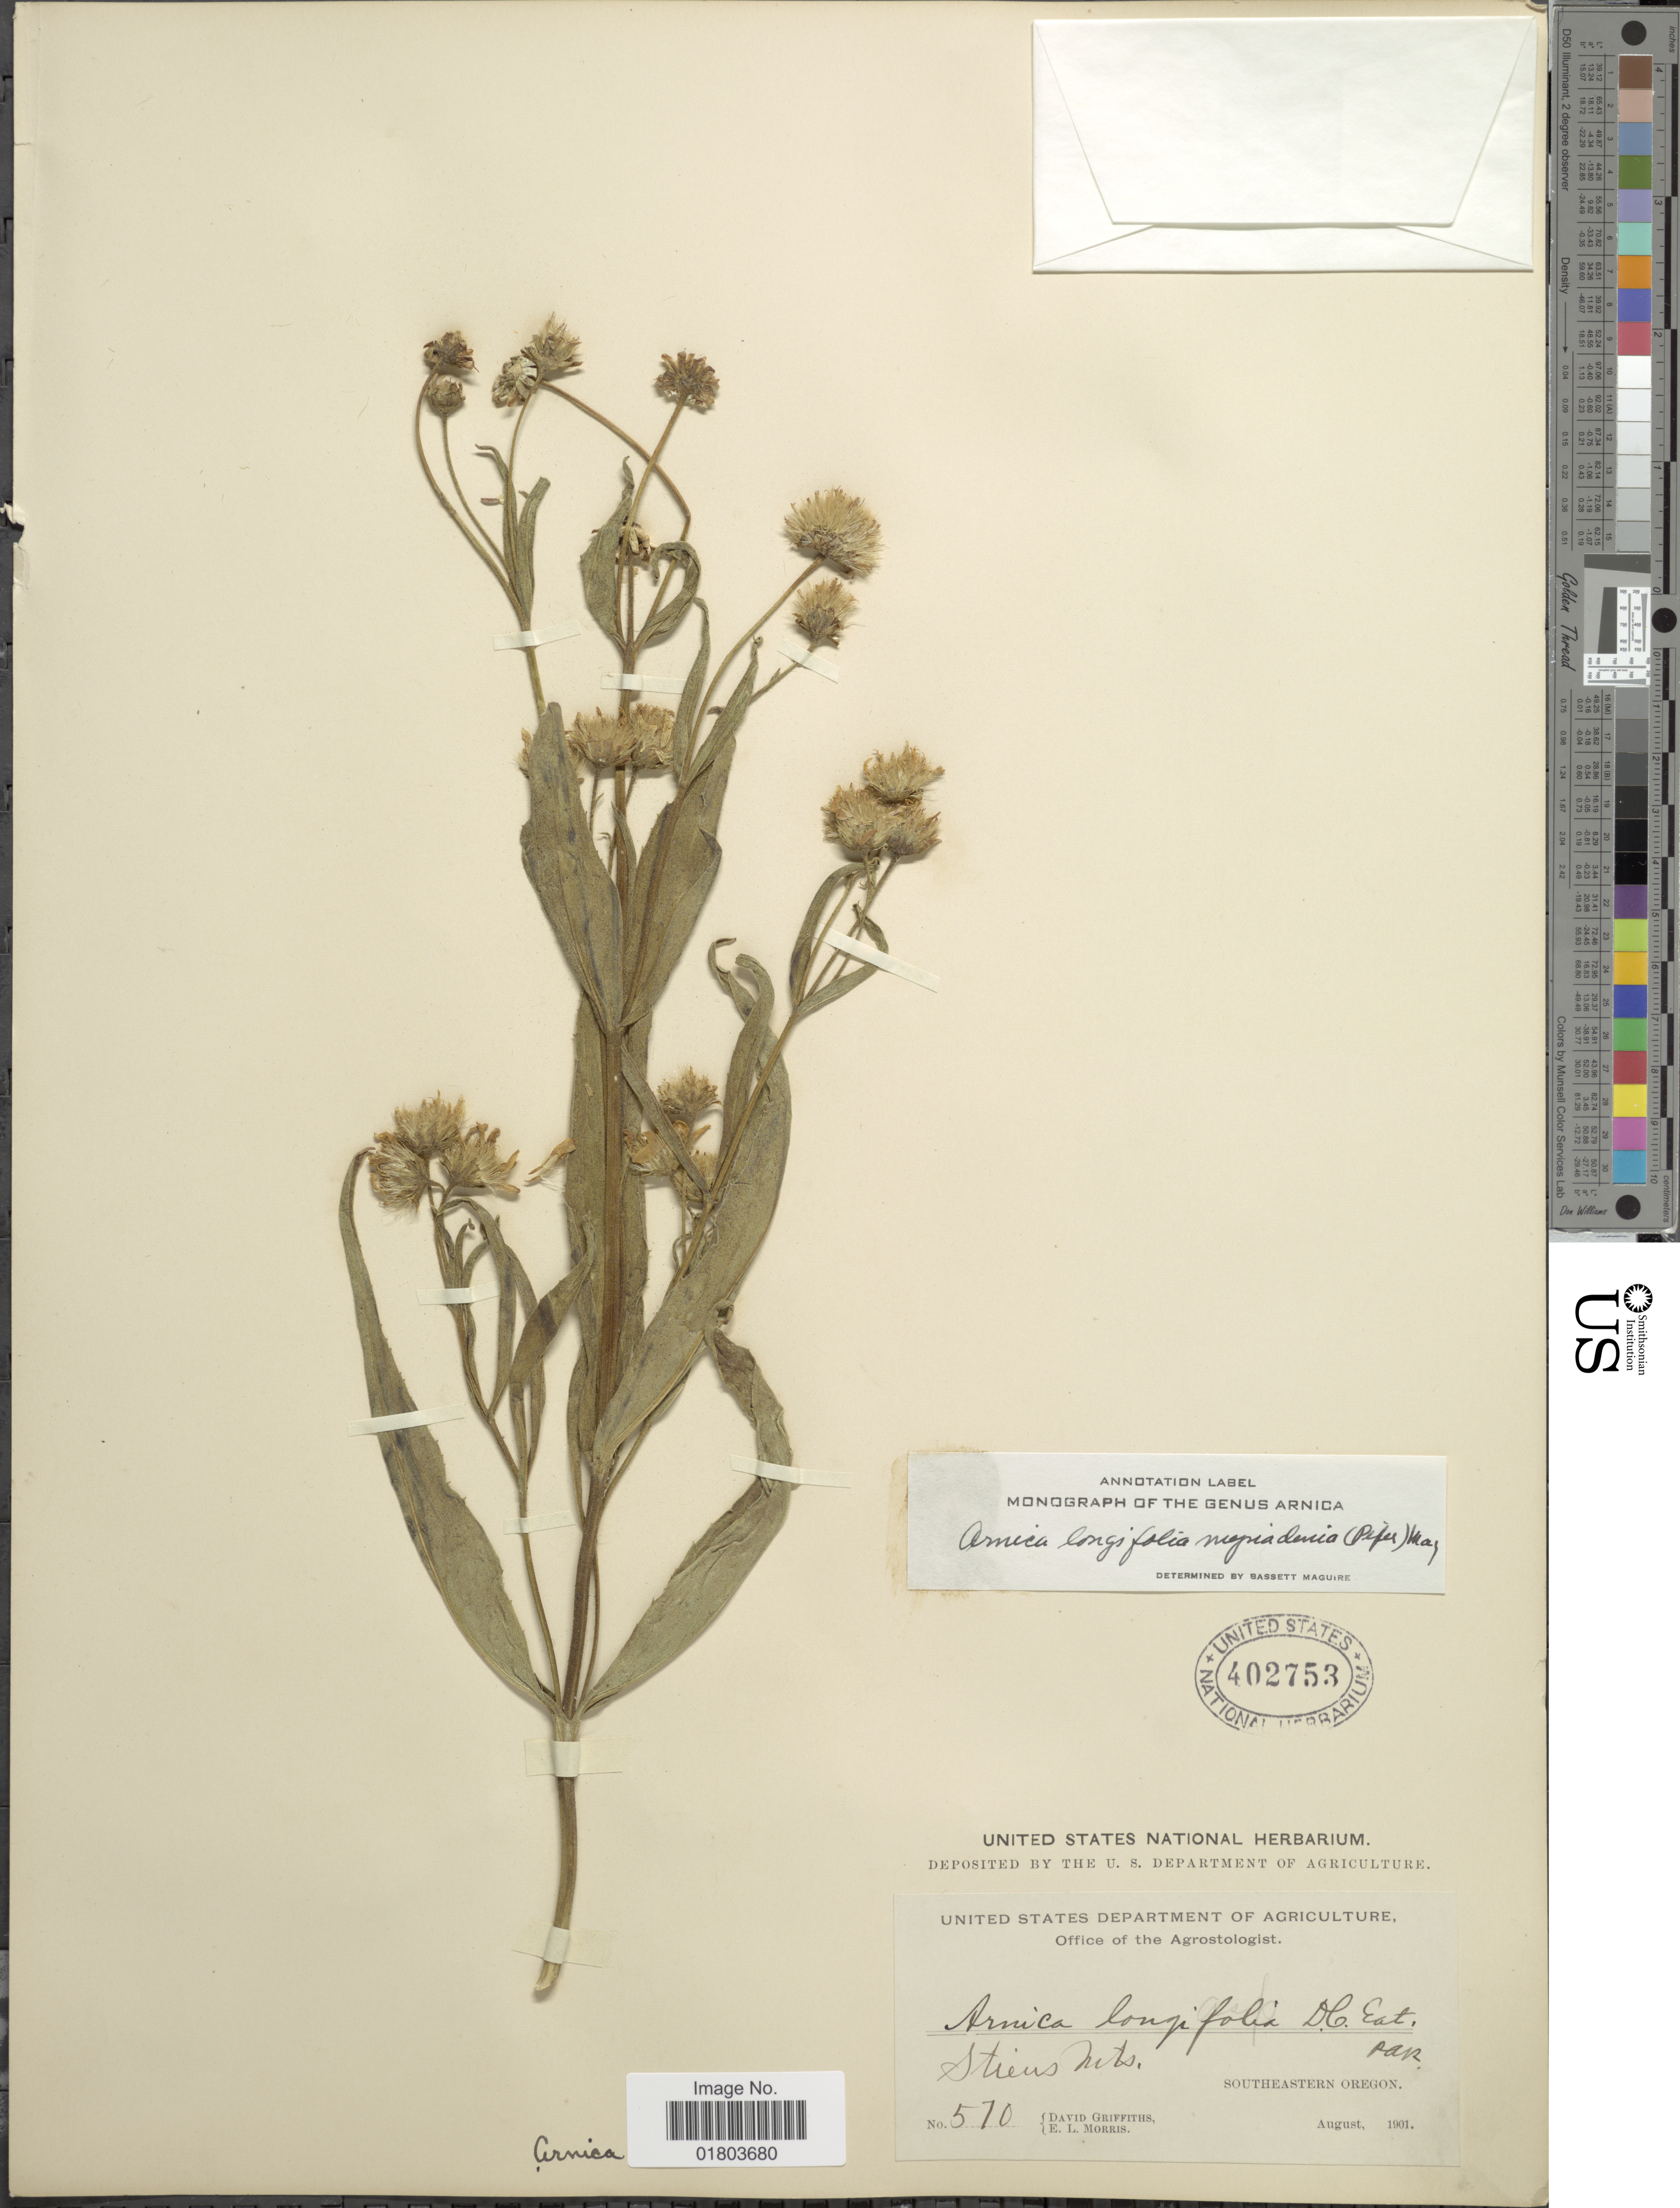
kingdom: Plantae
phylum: Tracheophyta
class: Magnoliopsida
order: Asterales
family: Asteraceae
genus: Arnica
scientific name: Arnica longifolia subsp. myriadenia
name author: (Piper) Maguire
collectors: D. Griffiths & E. Morris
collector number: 510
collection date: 1901-08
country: United States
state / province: Oregon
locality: Stiens Mts, Southeastern Oregon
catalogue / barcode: US 402753